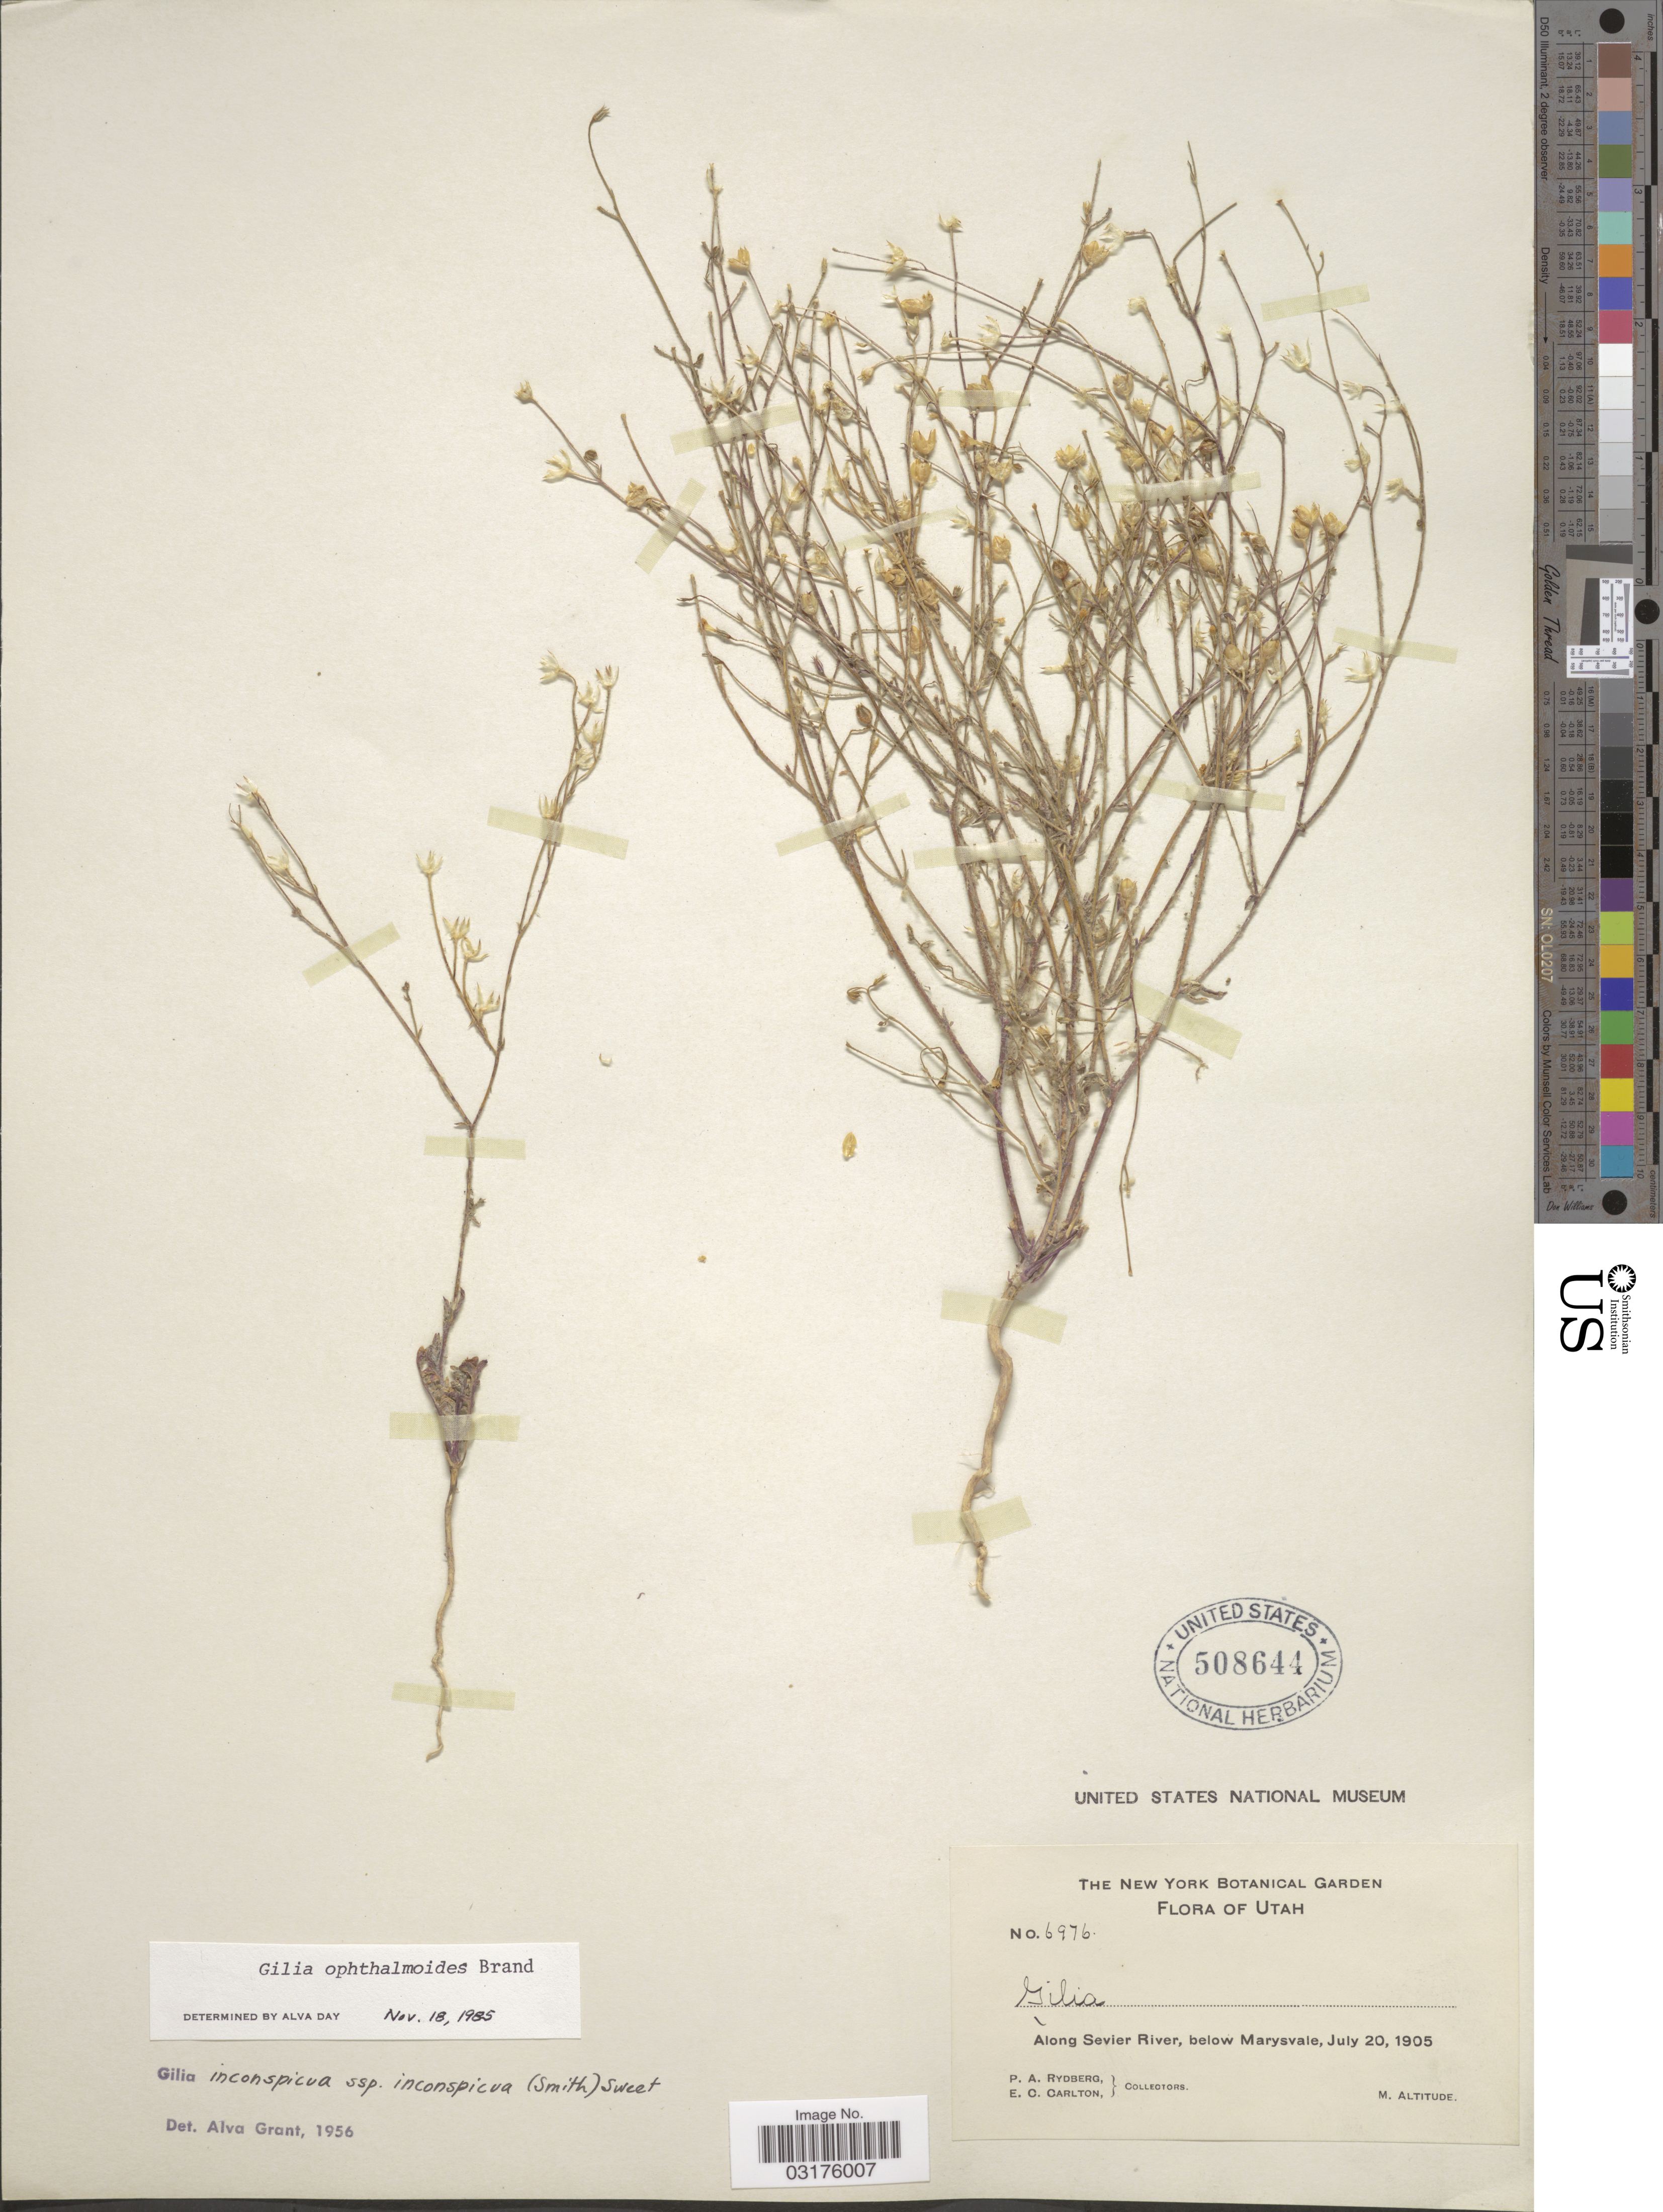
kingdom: Plantae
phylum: Tracheophyta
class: Magnoliopsida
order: Ericales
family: Polemoniaceae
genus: Gilia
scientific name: Gilia ophthalmoides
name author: Brand in Engl.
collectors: P. A. Rydberg & E. Carlton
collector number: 6976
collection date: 1905-07-20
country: United States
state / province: Utah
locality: Along Sevier River, below Marysvale.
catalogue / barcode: US 508644